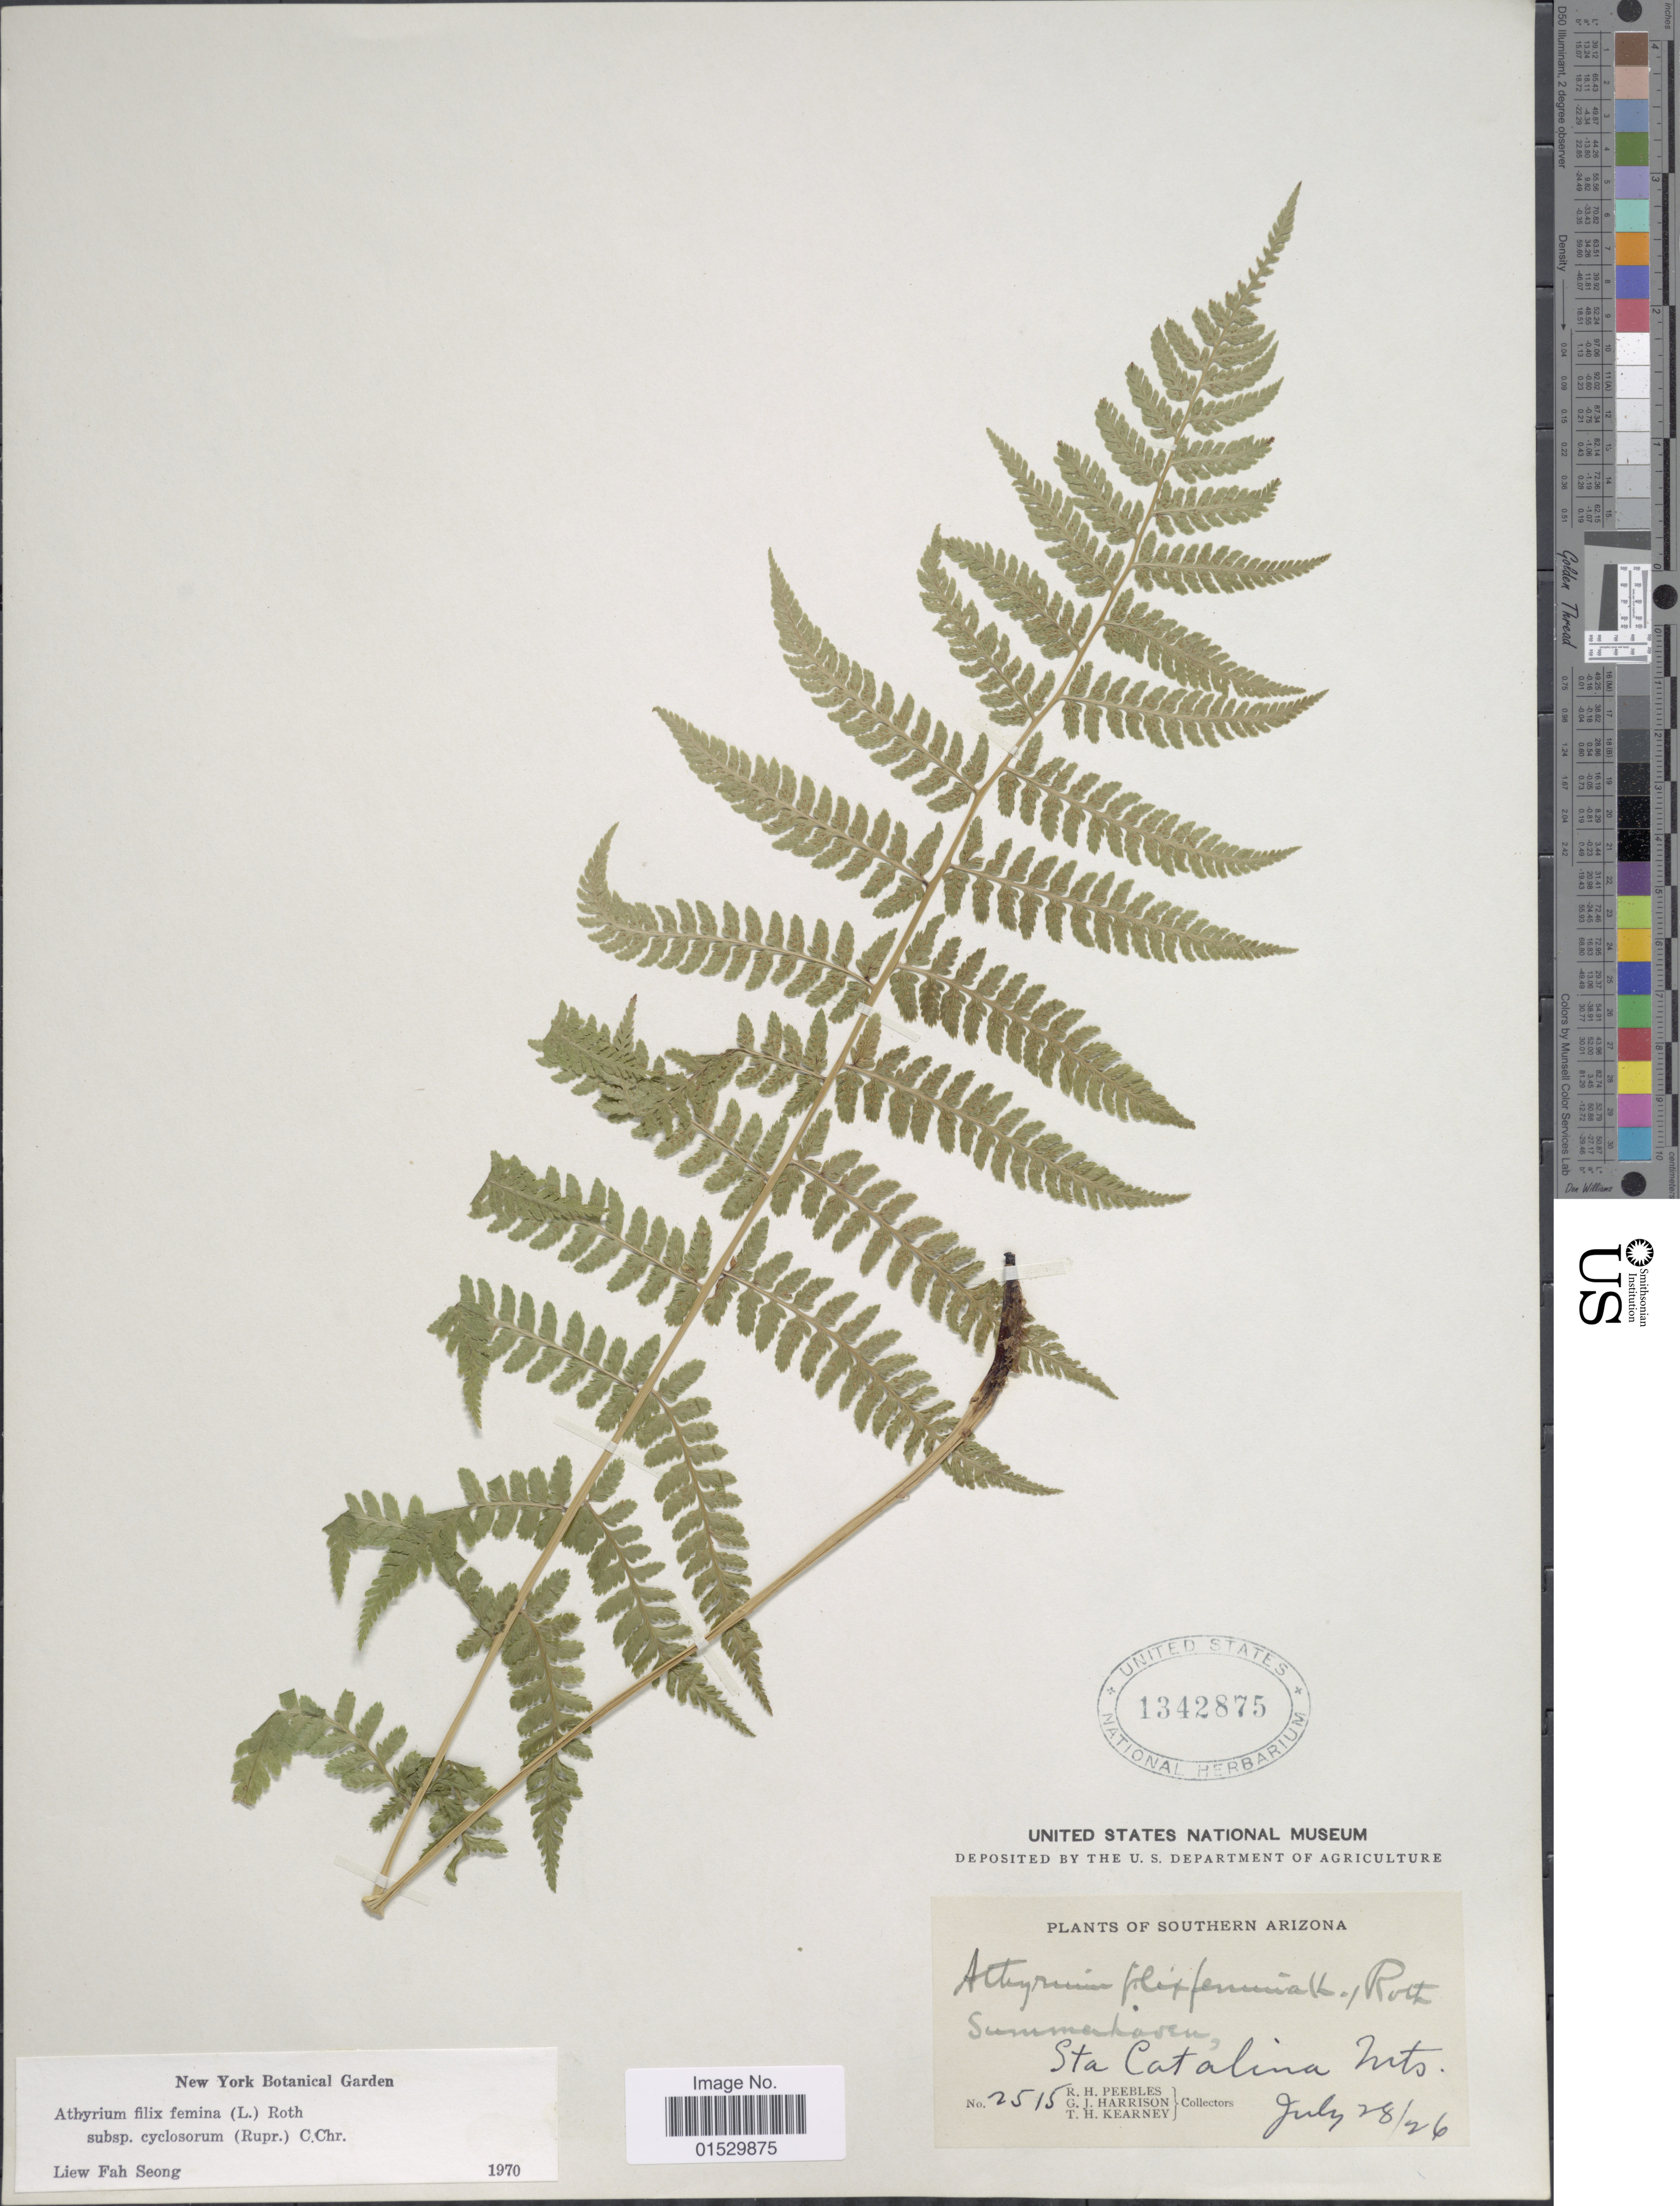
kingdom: Plantae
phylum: Tracheophyta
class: Polypodiopsida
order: Polypodiales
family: Athyriaceae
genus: Athyrium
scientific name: Athyrium filix-femina subsp. cyclosorum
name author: (Rupr.) C. Chr.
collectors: R. H. Peebles, G. J. Harrison & T. H. Kearney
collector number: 2515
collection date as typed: Transcribed d/m/y: 28/7/26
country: United States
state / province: Arizona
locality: Southern Arizona, Sta. Catalina Mts.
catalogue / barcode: US 1342875